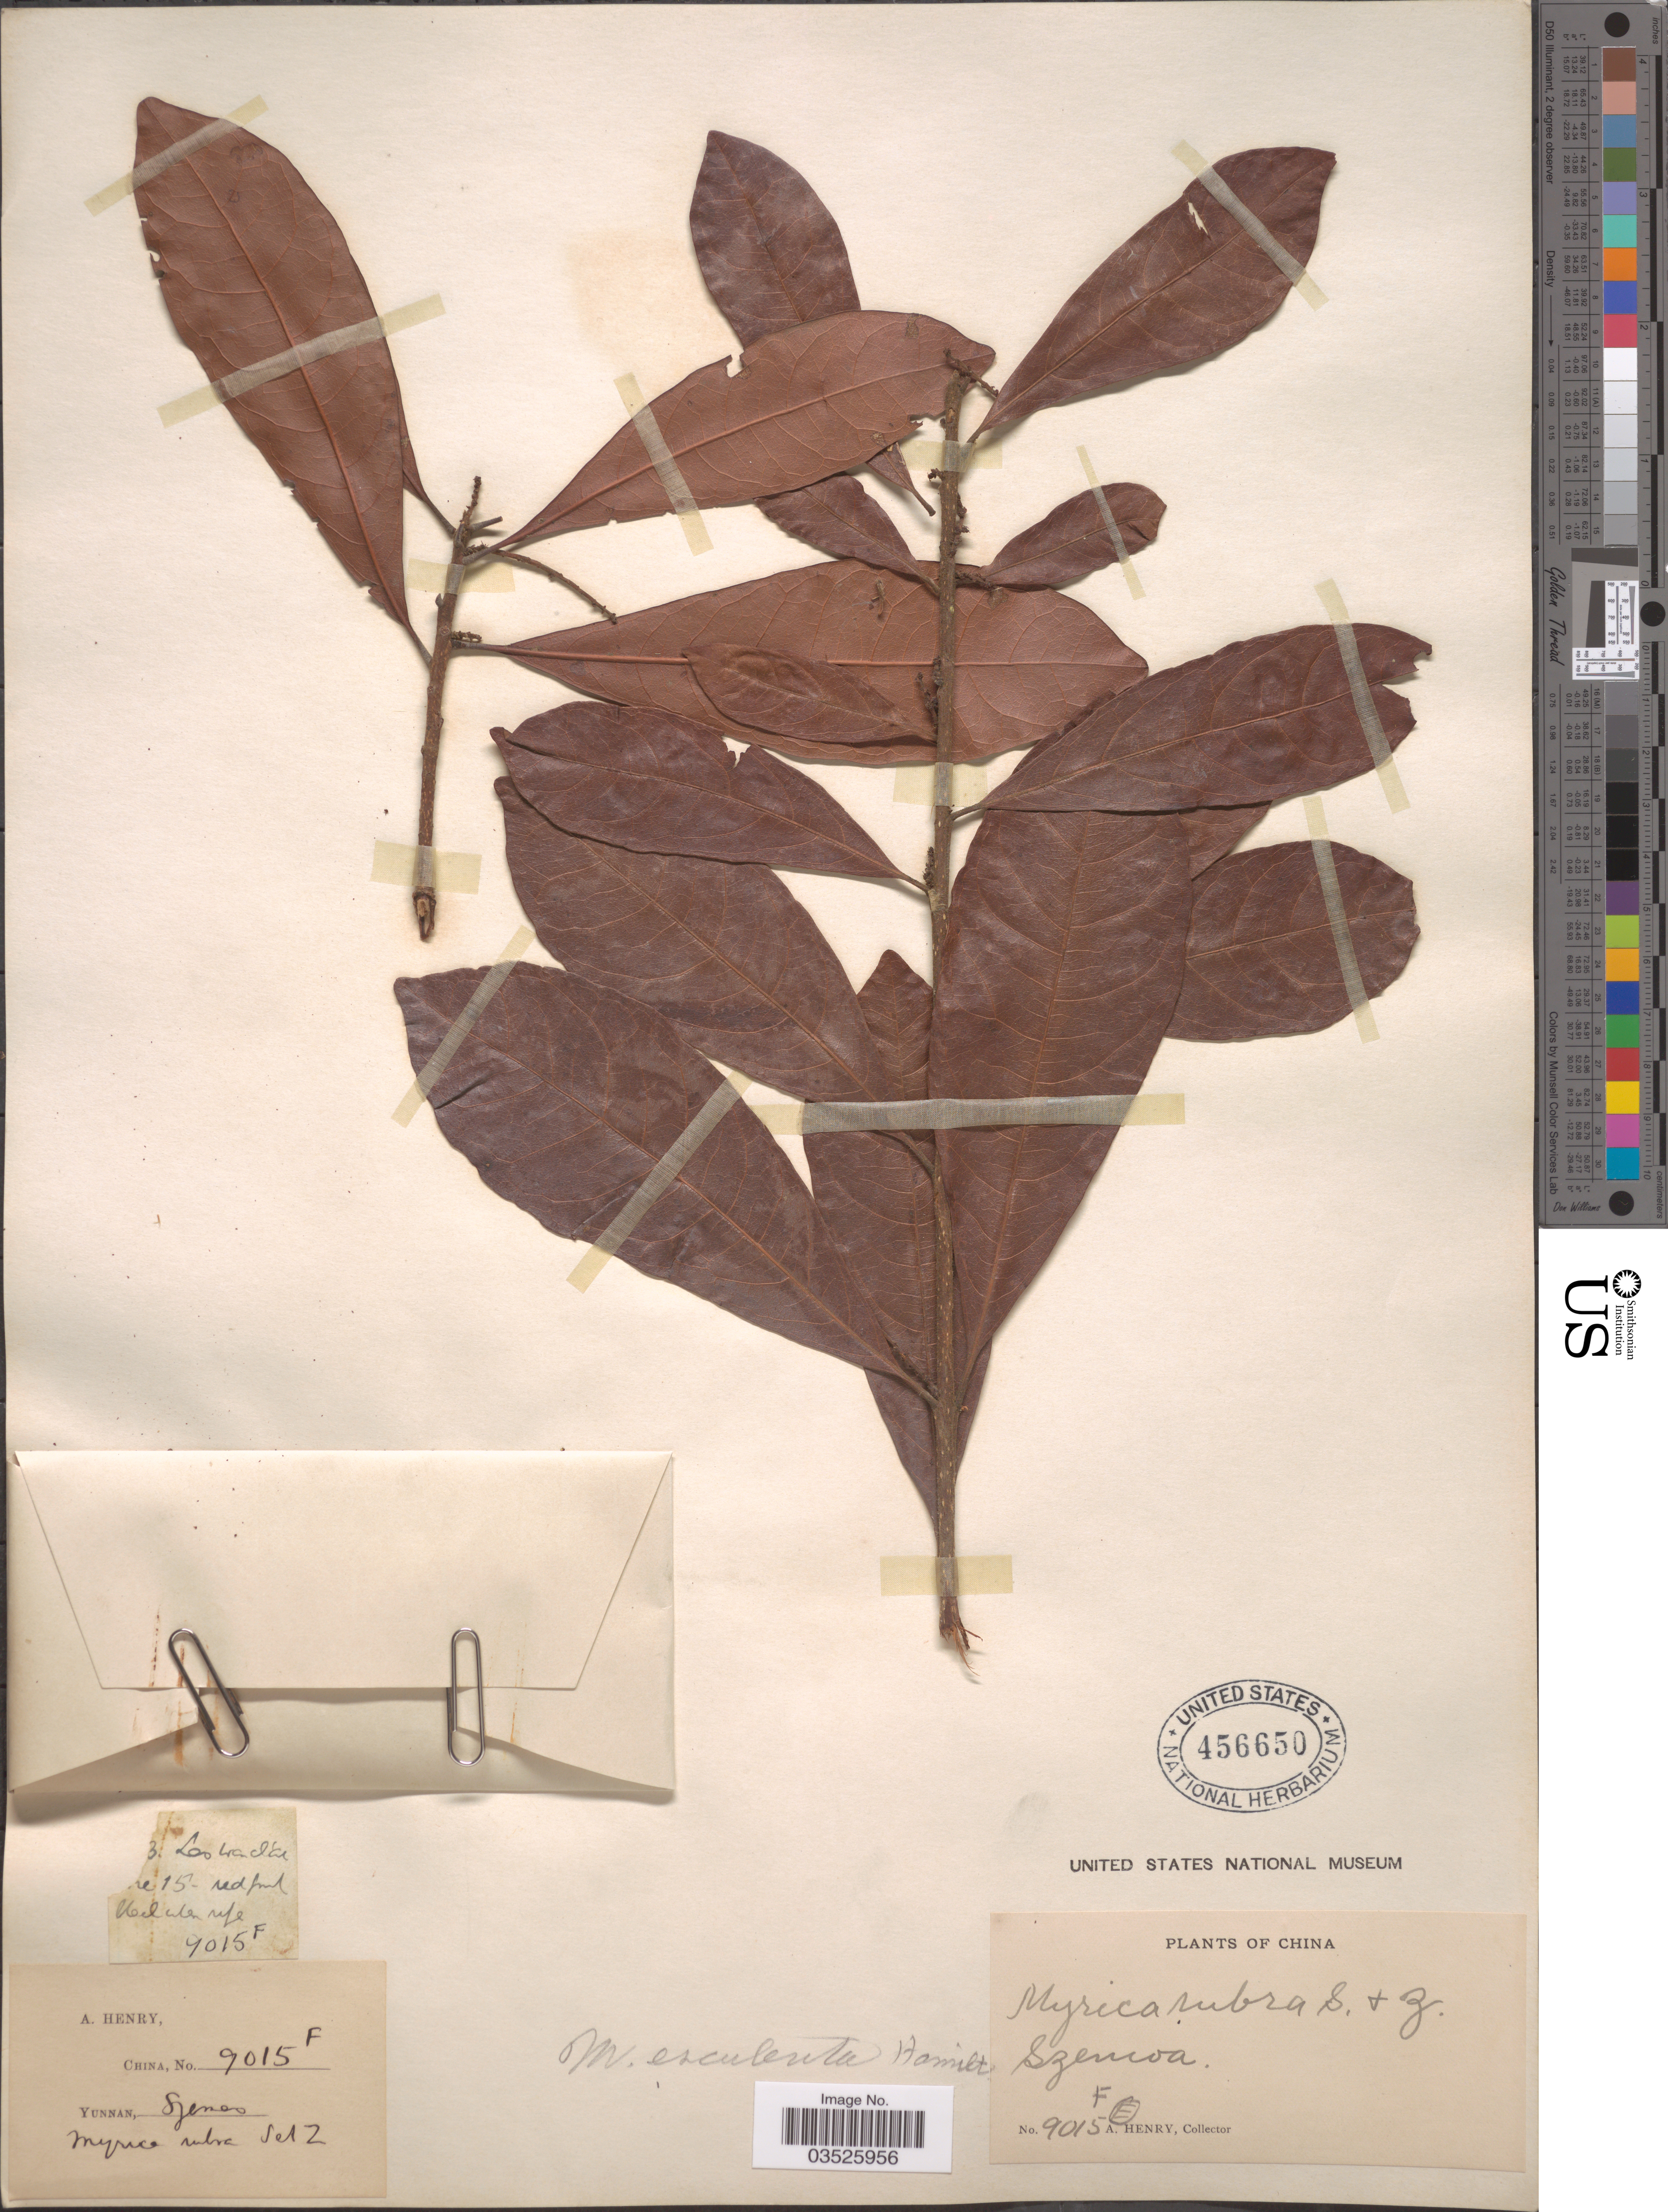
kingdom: Plantae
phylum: Tracheophyta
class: Magnoliopsida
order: Fagales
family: Myricaceae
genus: Morella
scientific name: Morella esculenta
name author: (Buch.-Ham. ex D. Don) I.M. Turner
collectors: A. Henry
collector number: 9015 F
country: China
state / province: Yunnan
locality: Szemoa.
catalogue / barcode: US 456650